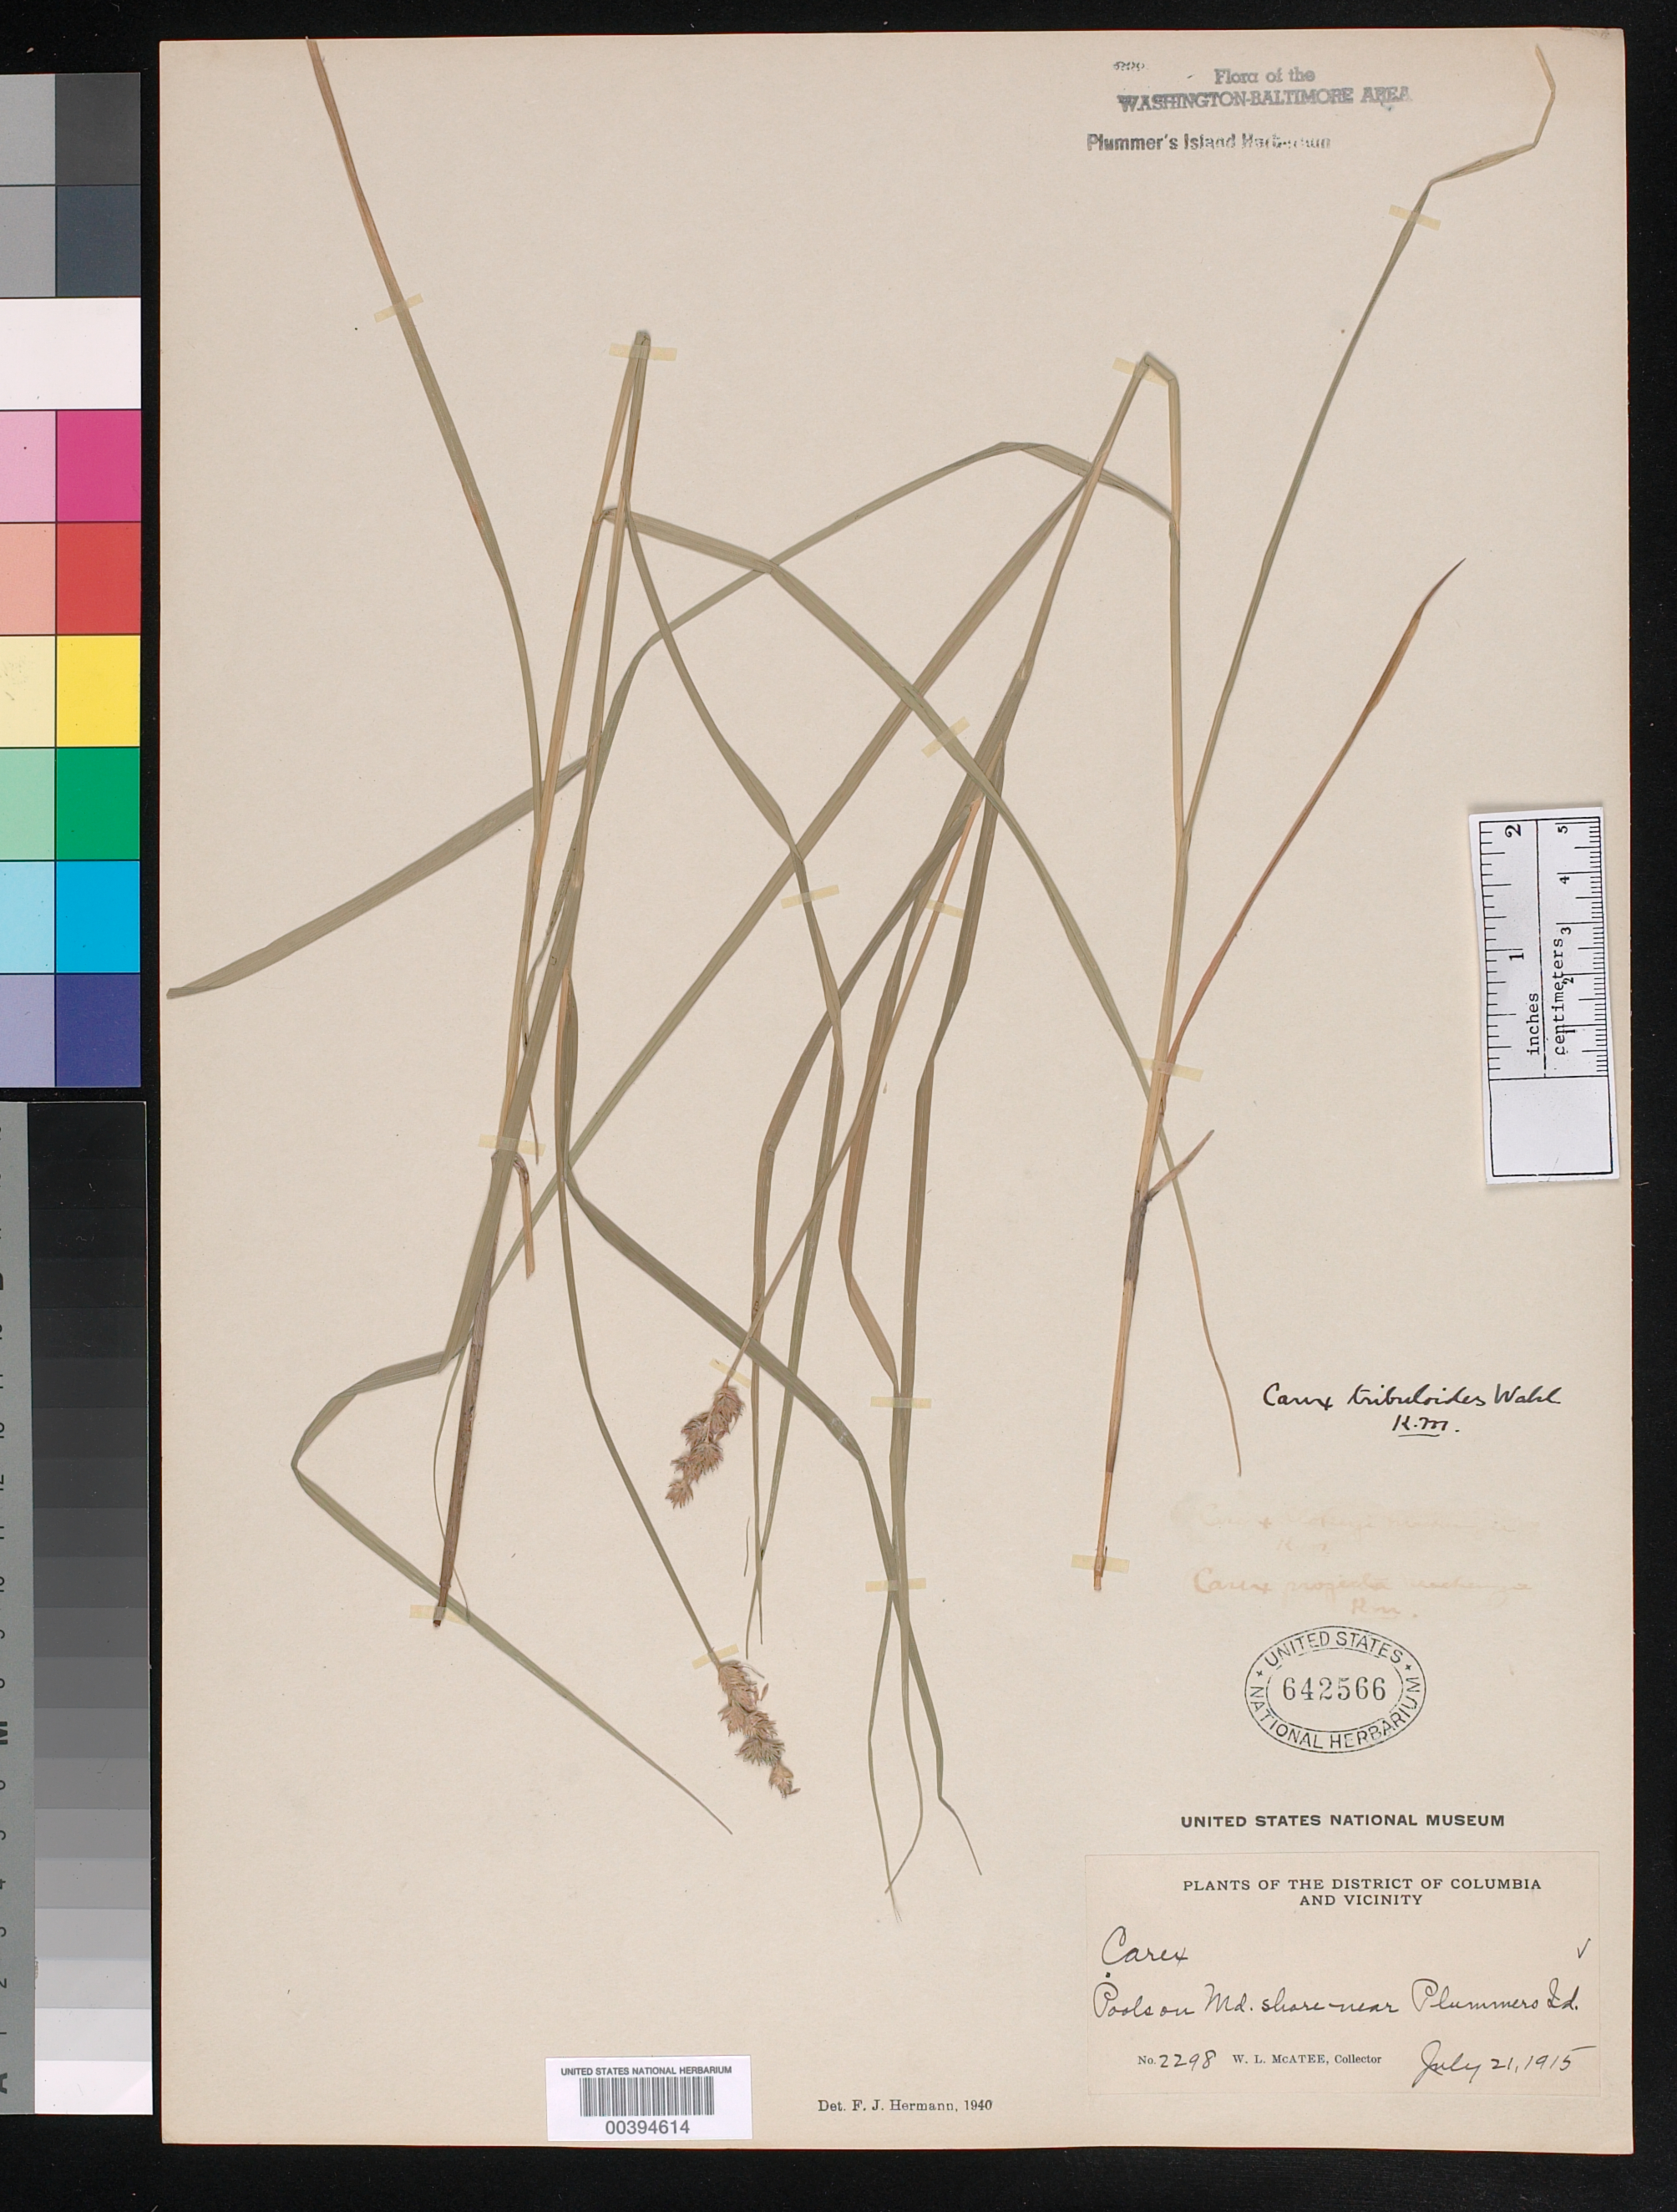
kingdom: Plantae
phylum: Tracheophyta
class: Liliopsida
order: Poales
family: Cyperaceae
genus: Carex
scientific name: Carex tribuloides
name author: Wahlenb.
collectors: W. McAtee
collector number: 2298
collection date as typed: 21 Jul 1915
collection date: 1915-07-21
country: United States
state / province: Maryland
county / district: Montgomery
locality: Maryland shore near Plummers Island Plummers Island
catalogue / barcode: US 642566